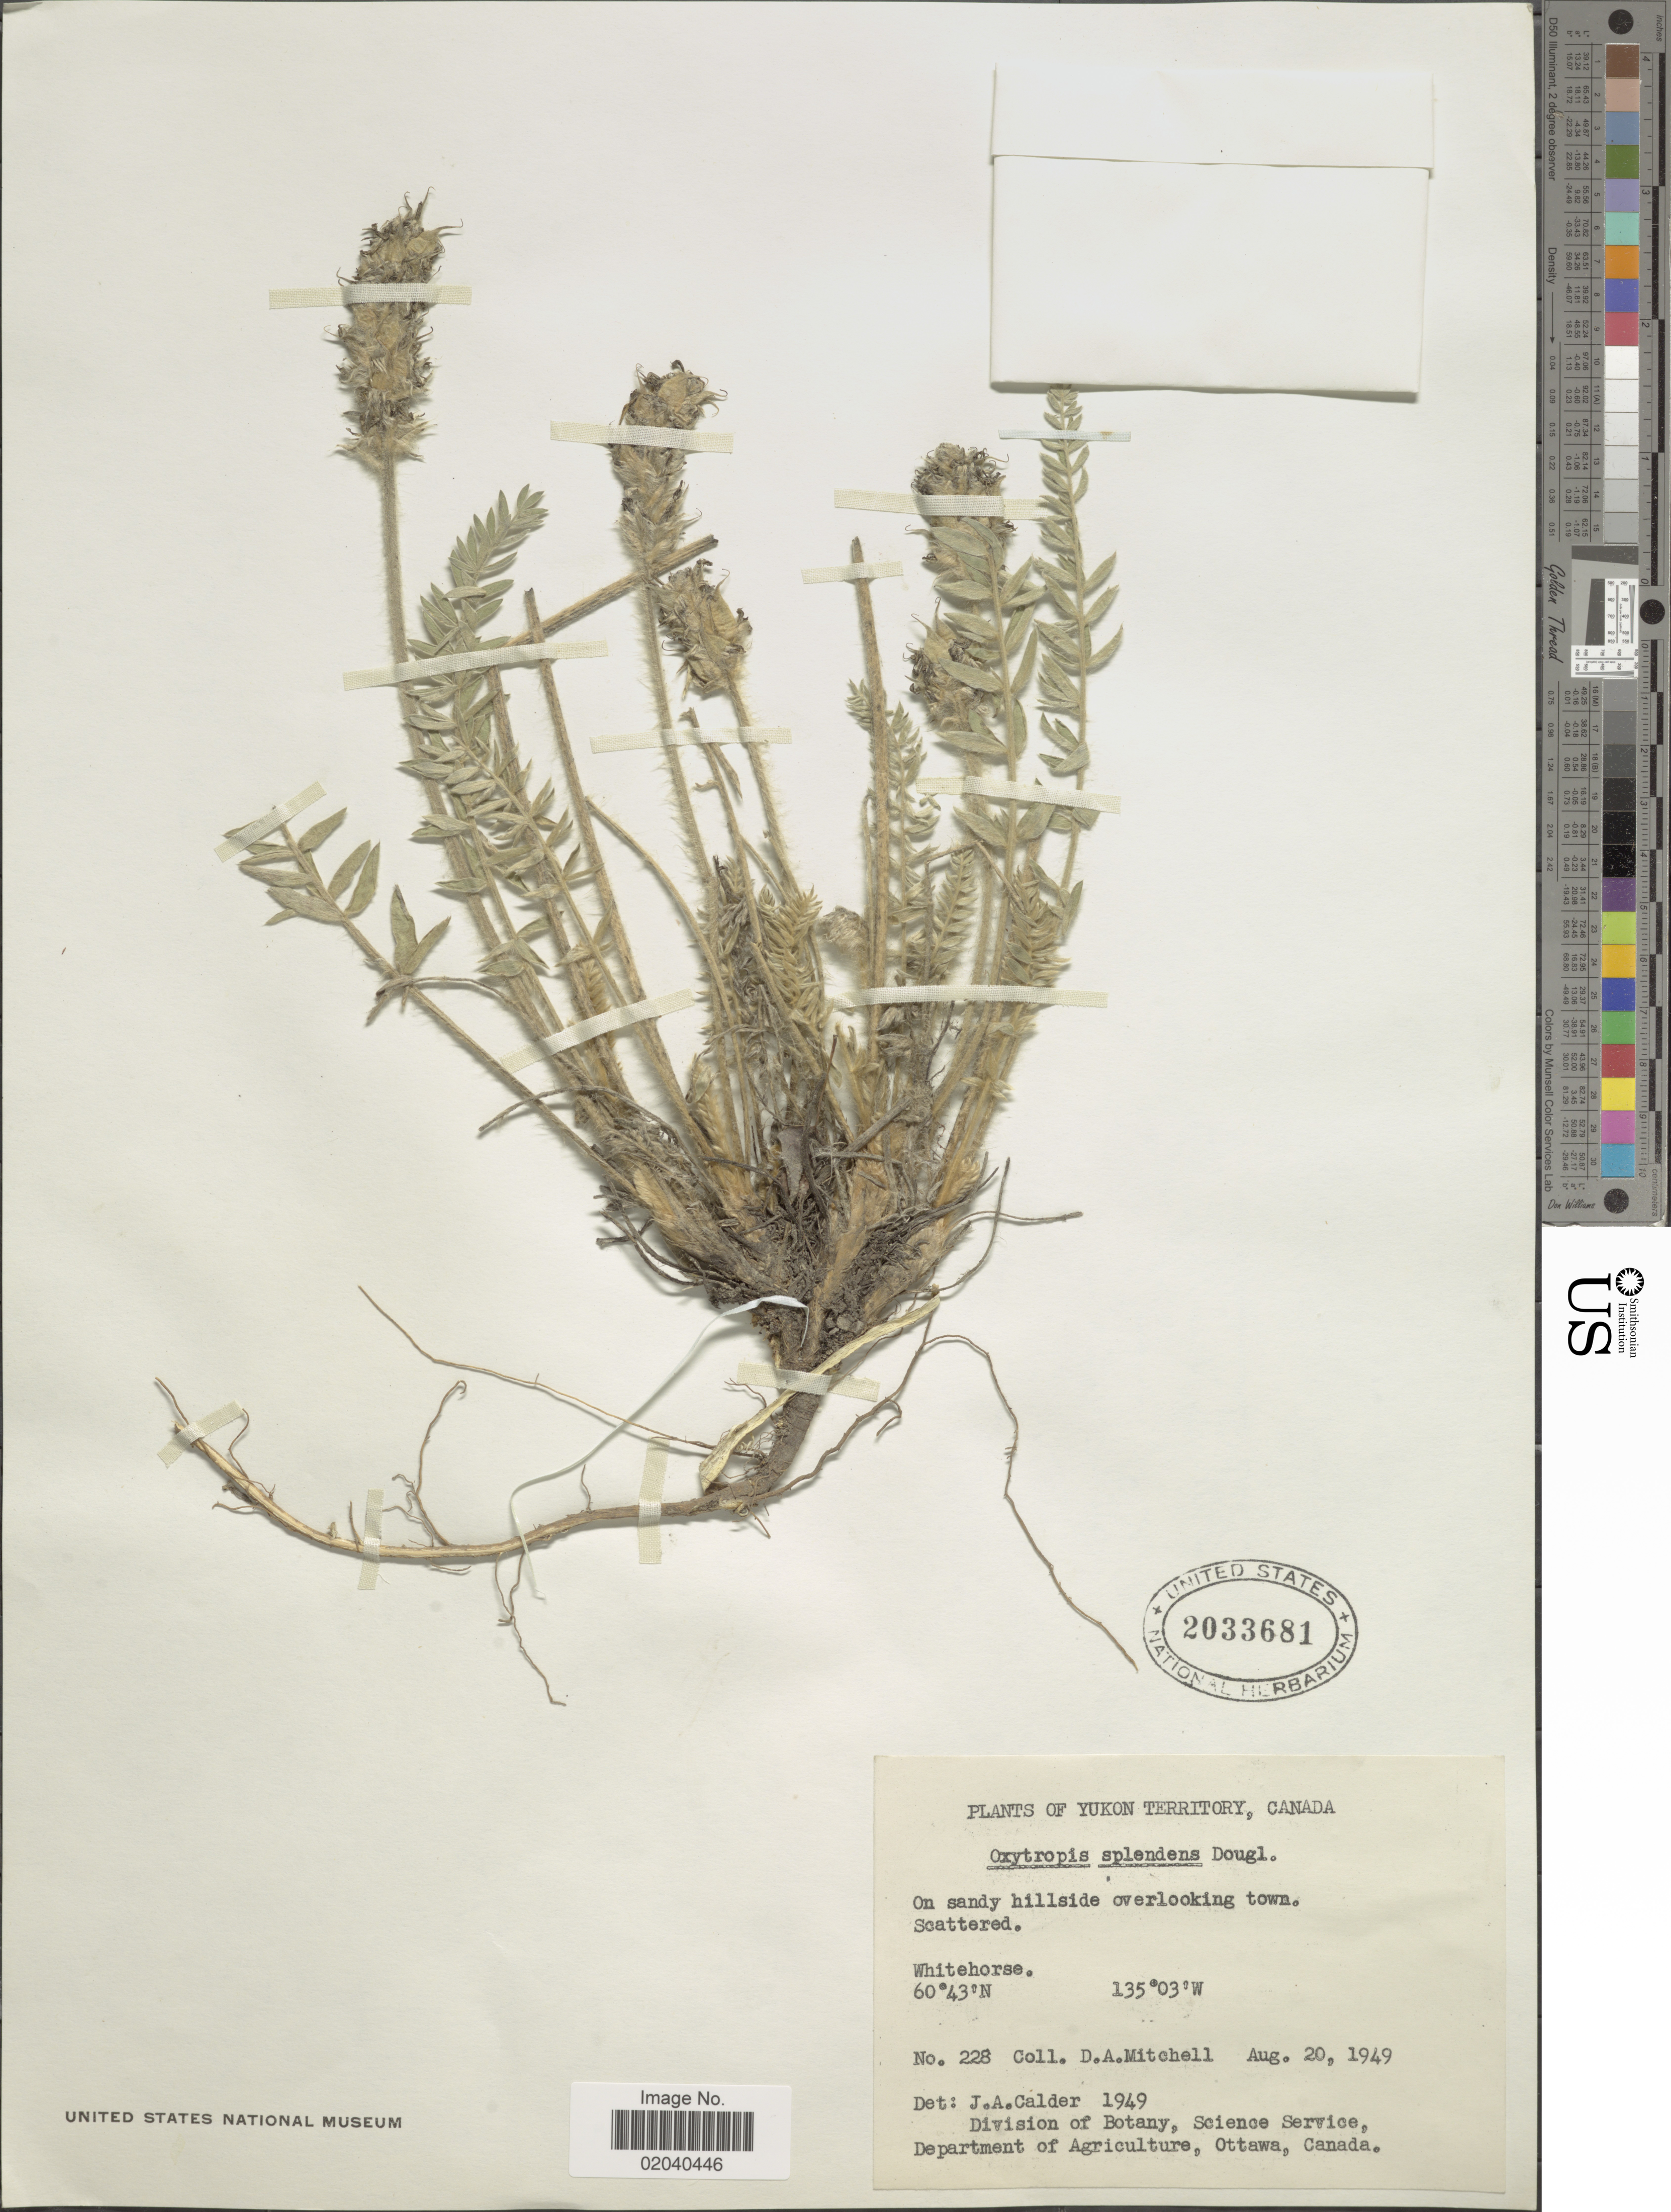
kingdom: Plantae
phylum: Tracheophyta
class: Magnoliopsida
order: Fabales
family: Fabaceae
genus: Oxytropis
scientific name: Oxytropis splendens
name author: Douglas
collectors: D. Mitchell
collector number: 228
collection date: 1949-08-20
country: Canada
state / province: Yukon Territory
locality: Whitehorse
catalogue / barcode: US 2033681